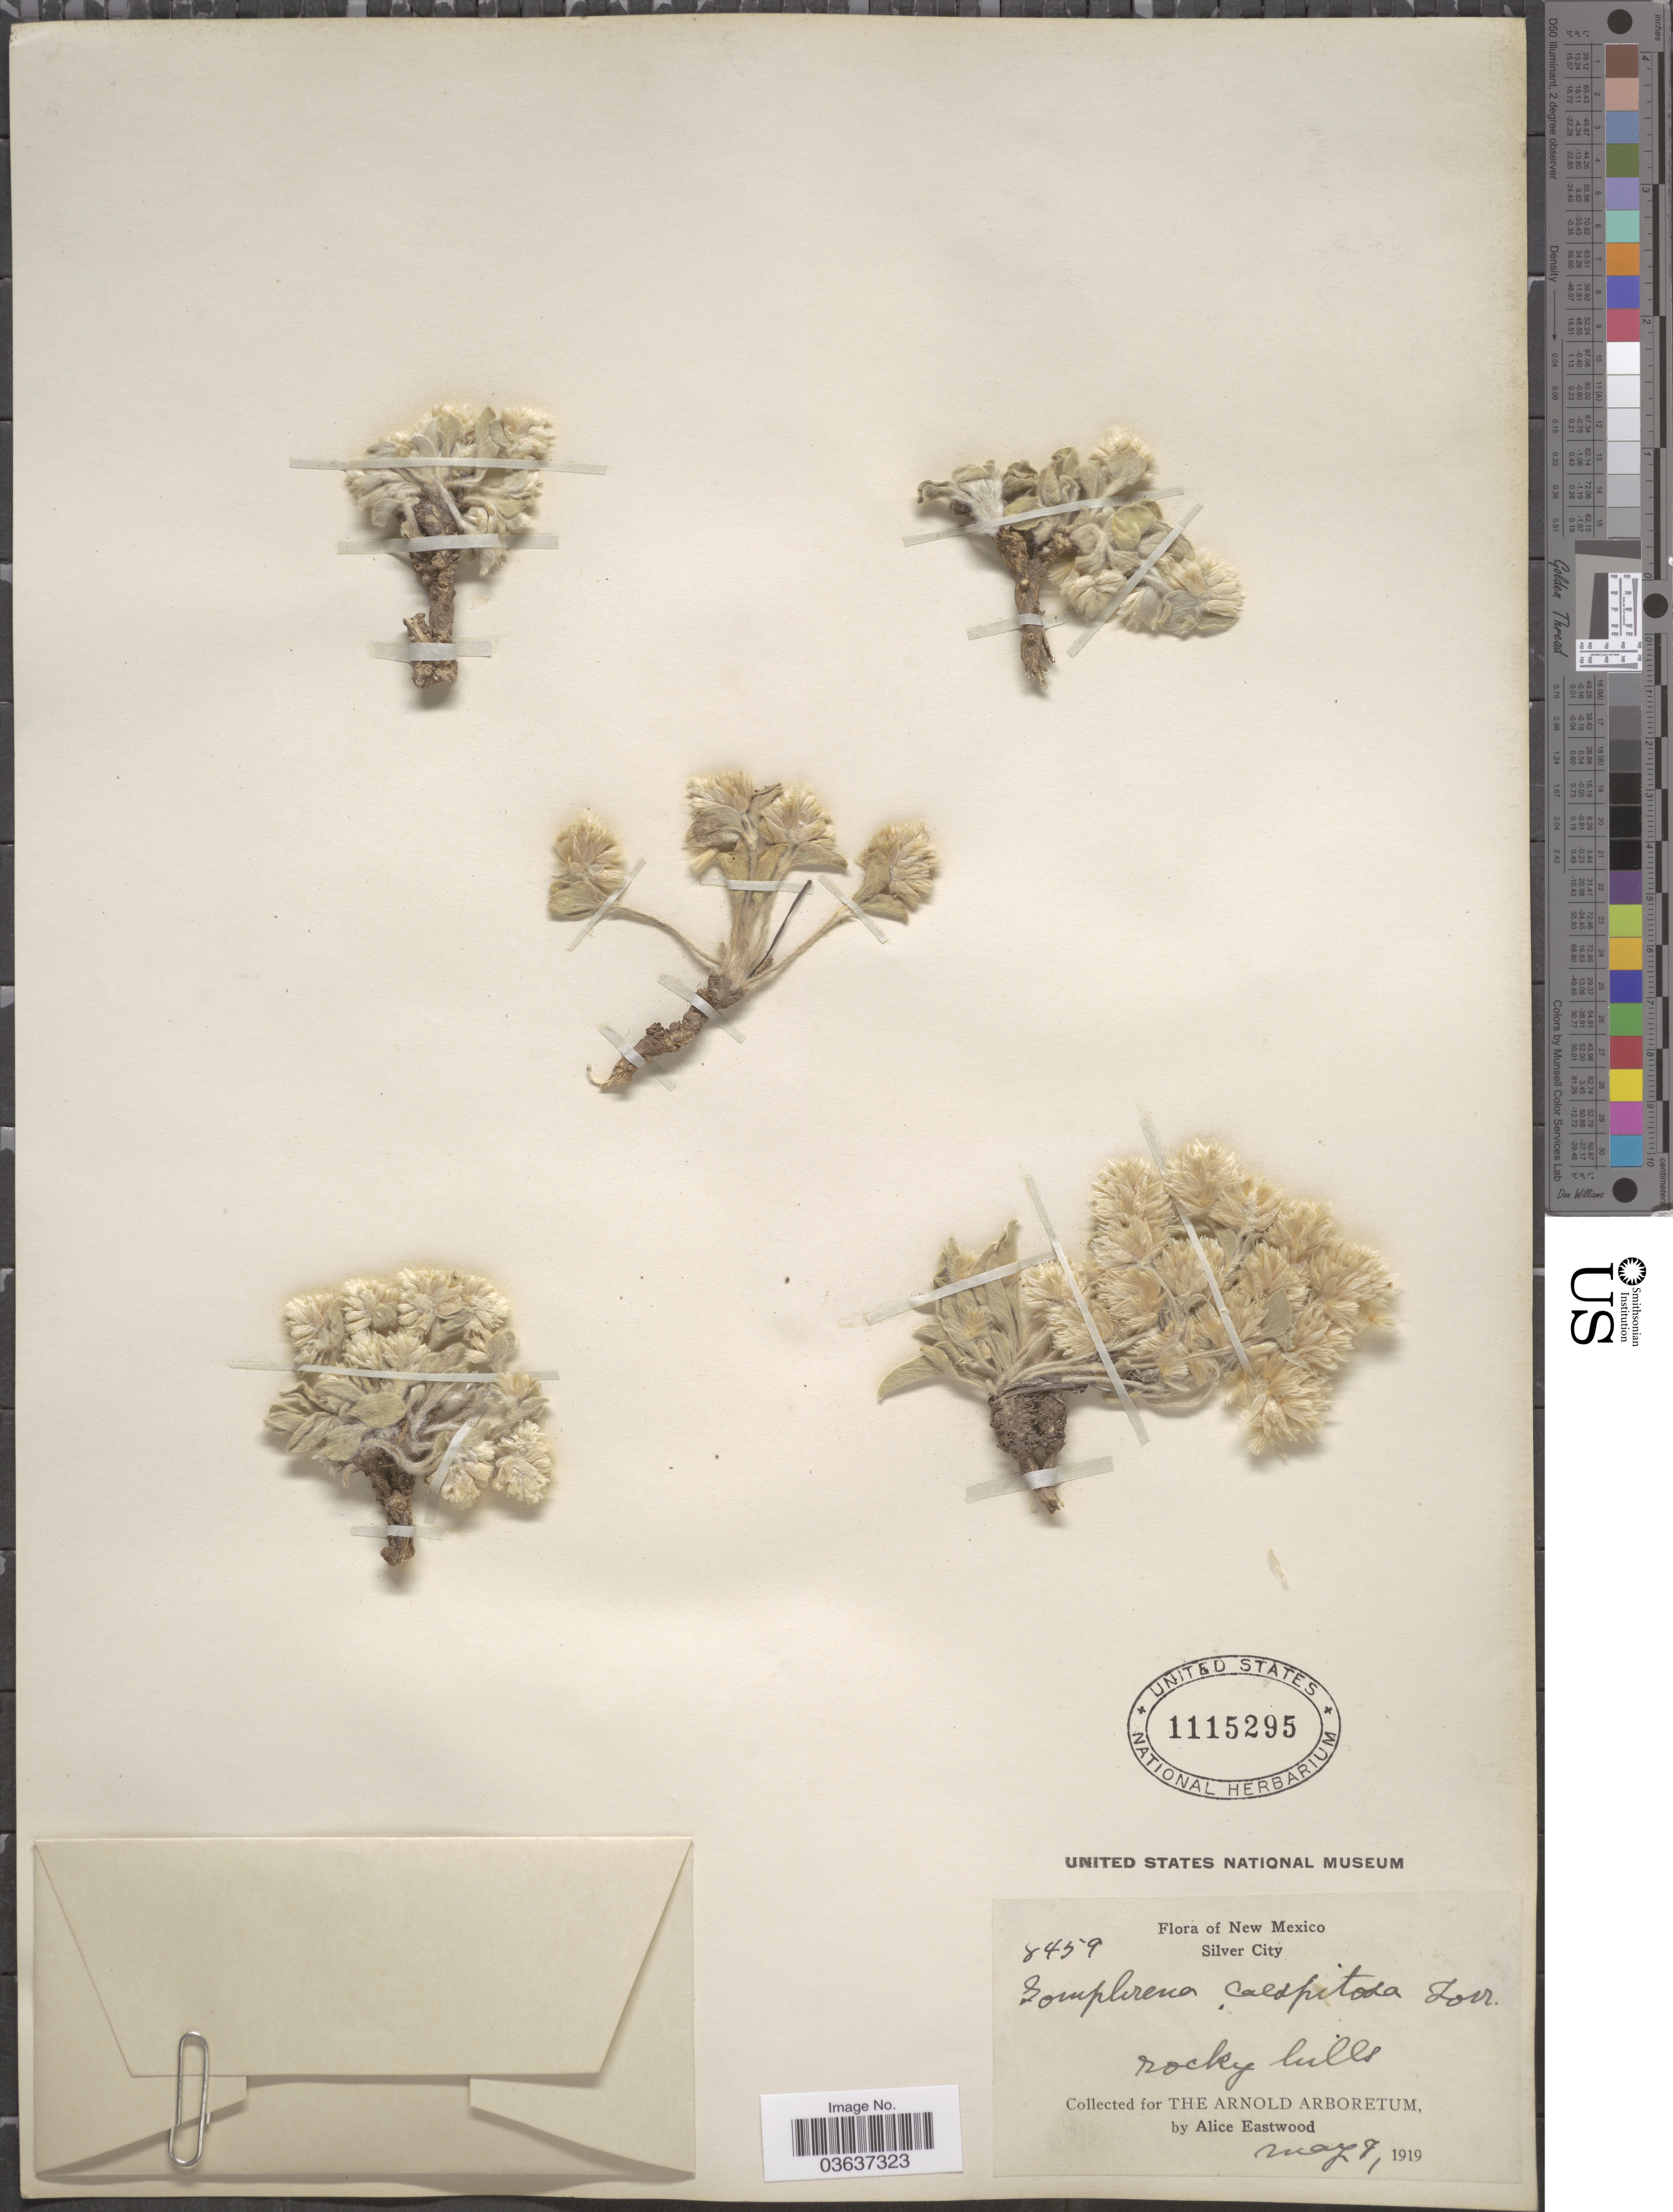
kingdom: Plantae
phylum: Tracheophyta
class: Magnoliopsida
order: Caryophyllales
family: Amaranthaceae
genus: Gomphrena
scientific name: Gomphrena caespitosa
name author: Torr. in Emory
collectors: A. Eastwood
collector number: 8459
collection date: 1919-05-07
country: United States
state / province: New Mexico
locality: Silver City. Rocky hills.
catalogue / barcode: US 1115295